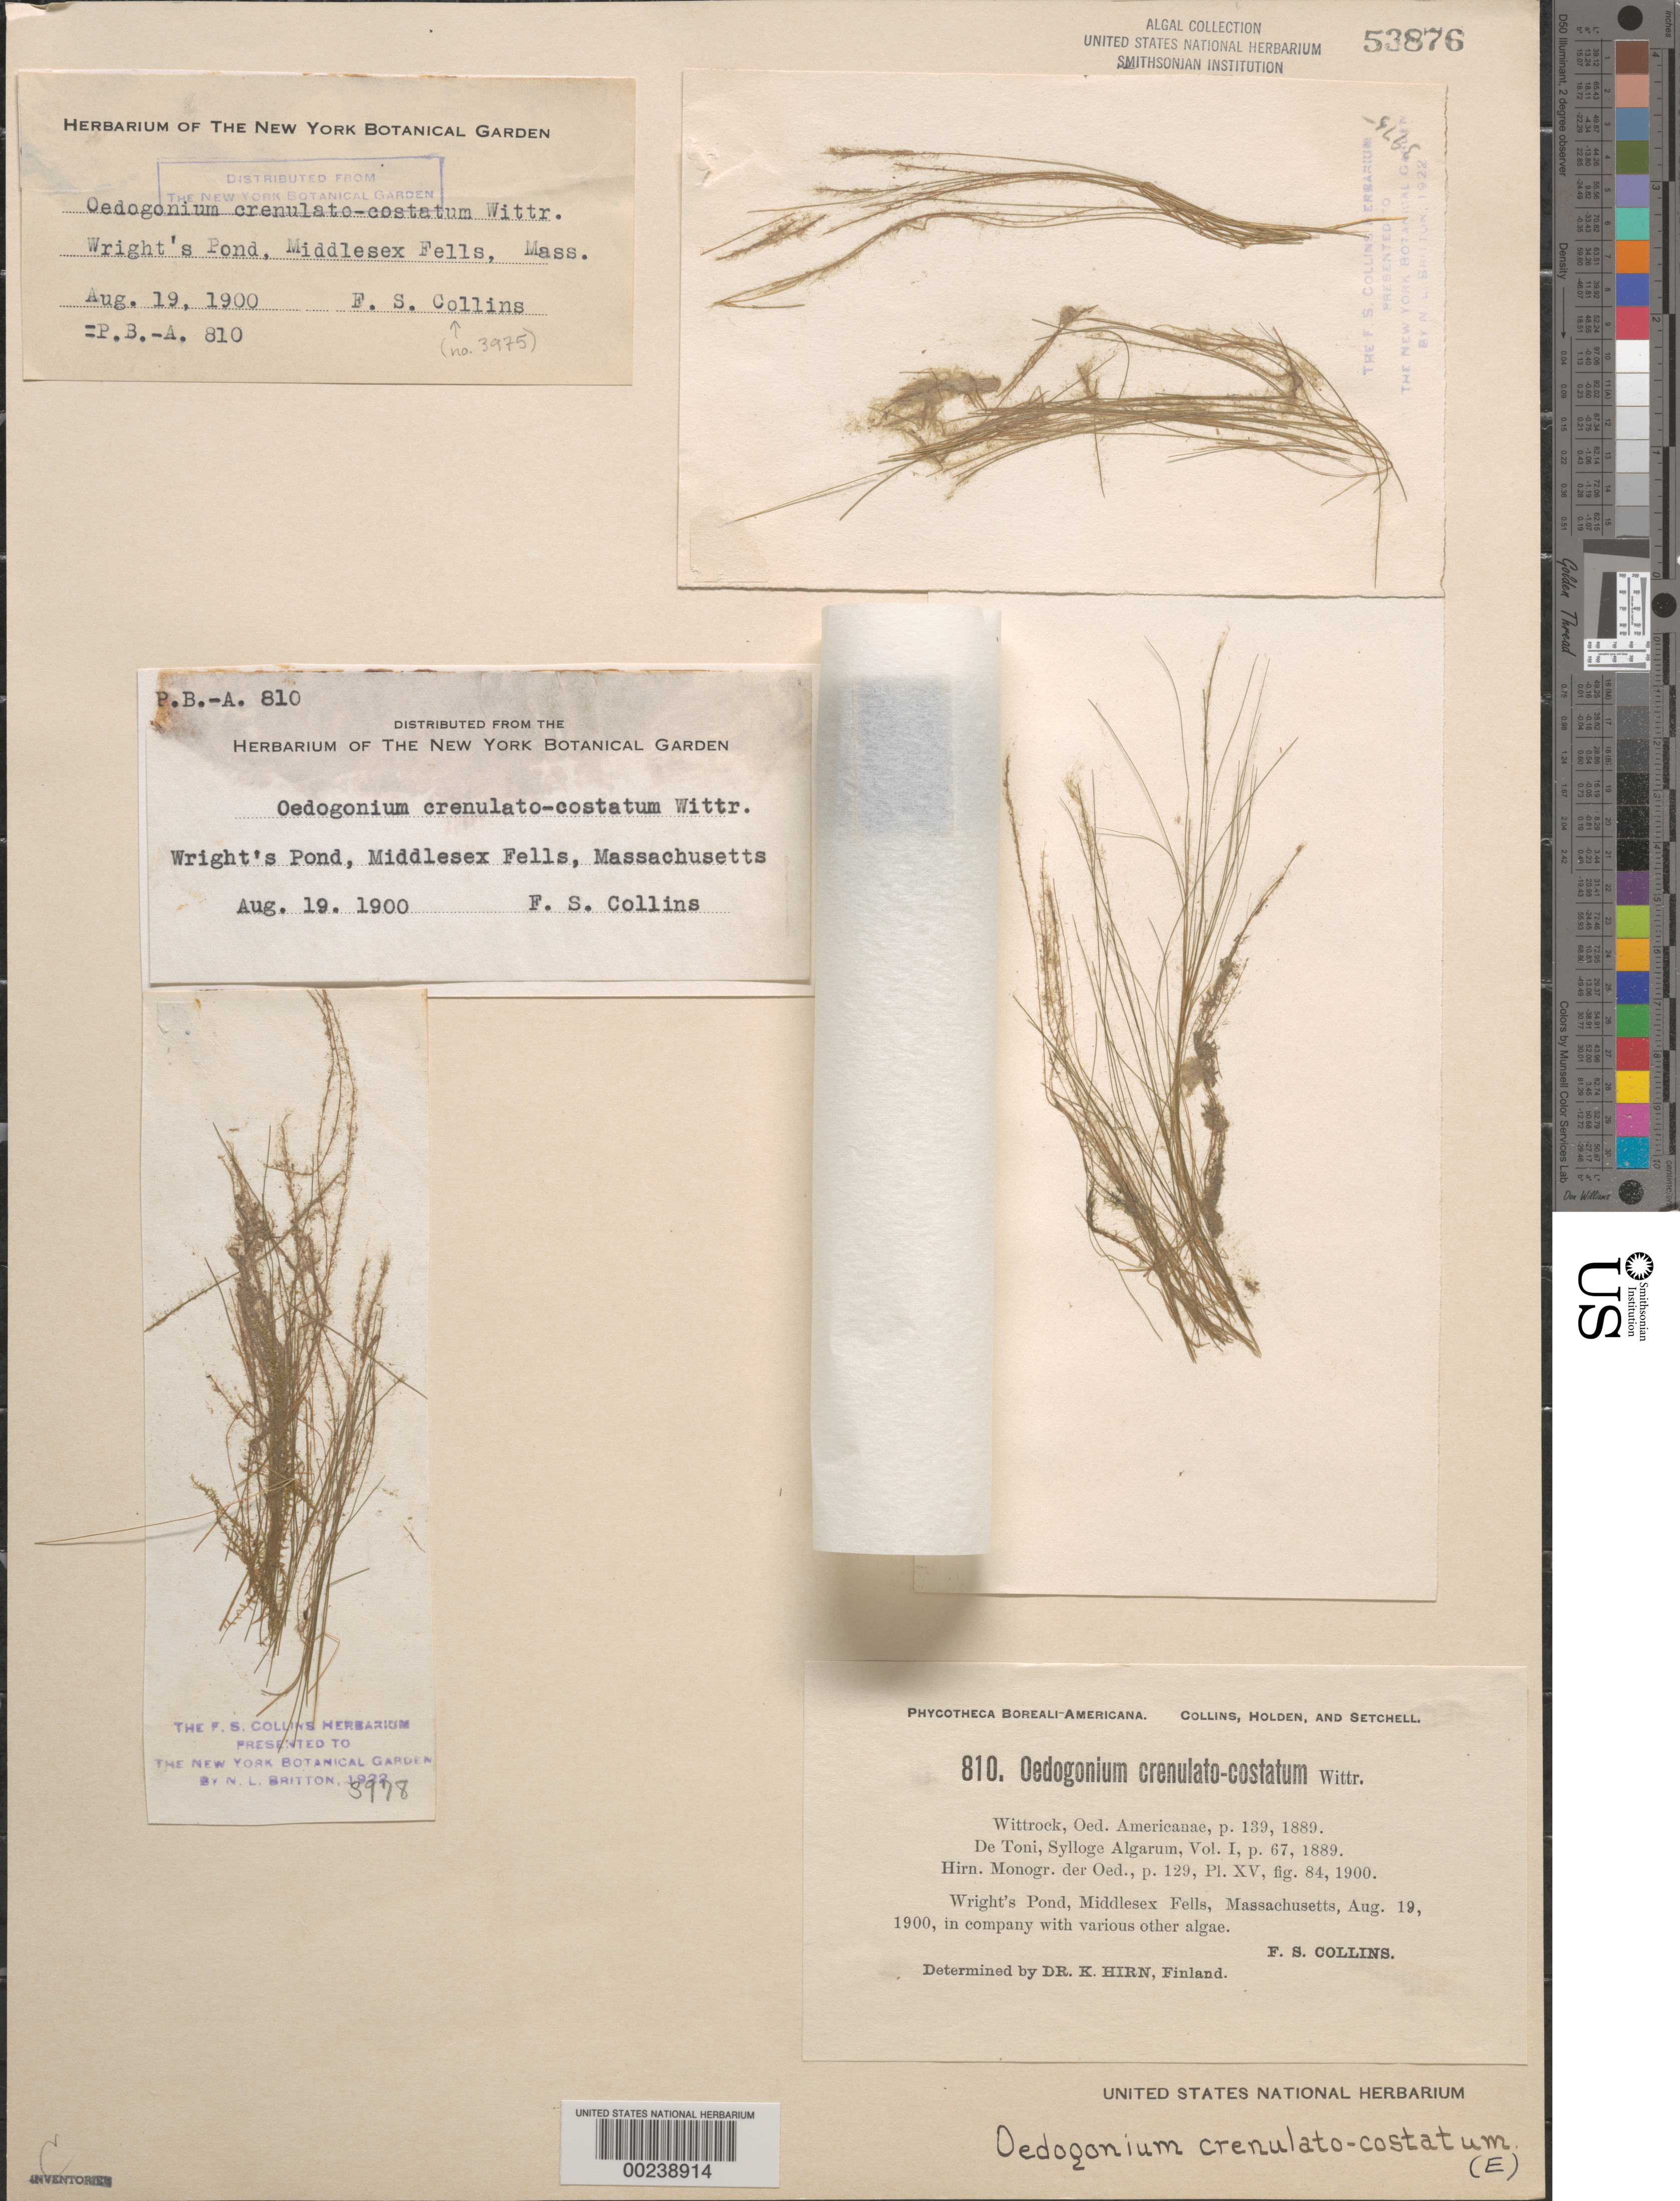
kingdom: Plantae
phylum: Chlorophyta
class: Chlorophyceae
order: Oedogoniales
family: Oedogoniaceae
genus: Oedogonium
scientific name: Oedogonium crenulato-costatum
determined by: Hirn, K. E.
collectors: F. Collins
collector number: PB-A 810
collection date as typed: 19 Aug 1900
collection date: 1900-08-19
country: United States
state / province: Massachusetts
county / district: Middlesex County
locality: Wright's Pond, Middlesex Fells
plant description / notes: Collins, Holden & Setchell, Phycotheca Boreali-Americana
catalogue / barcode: US 53876